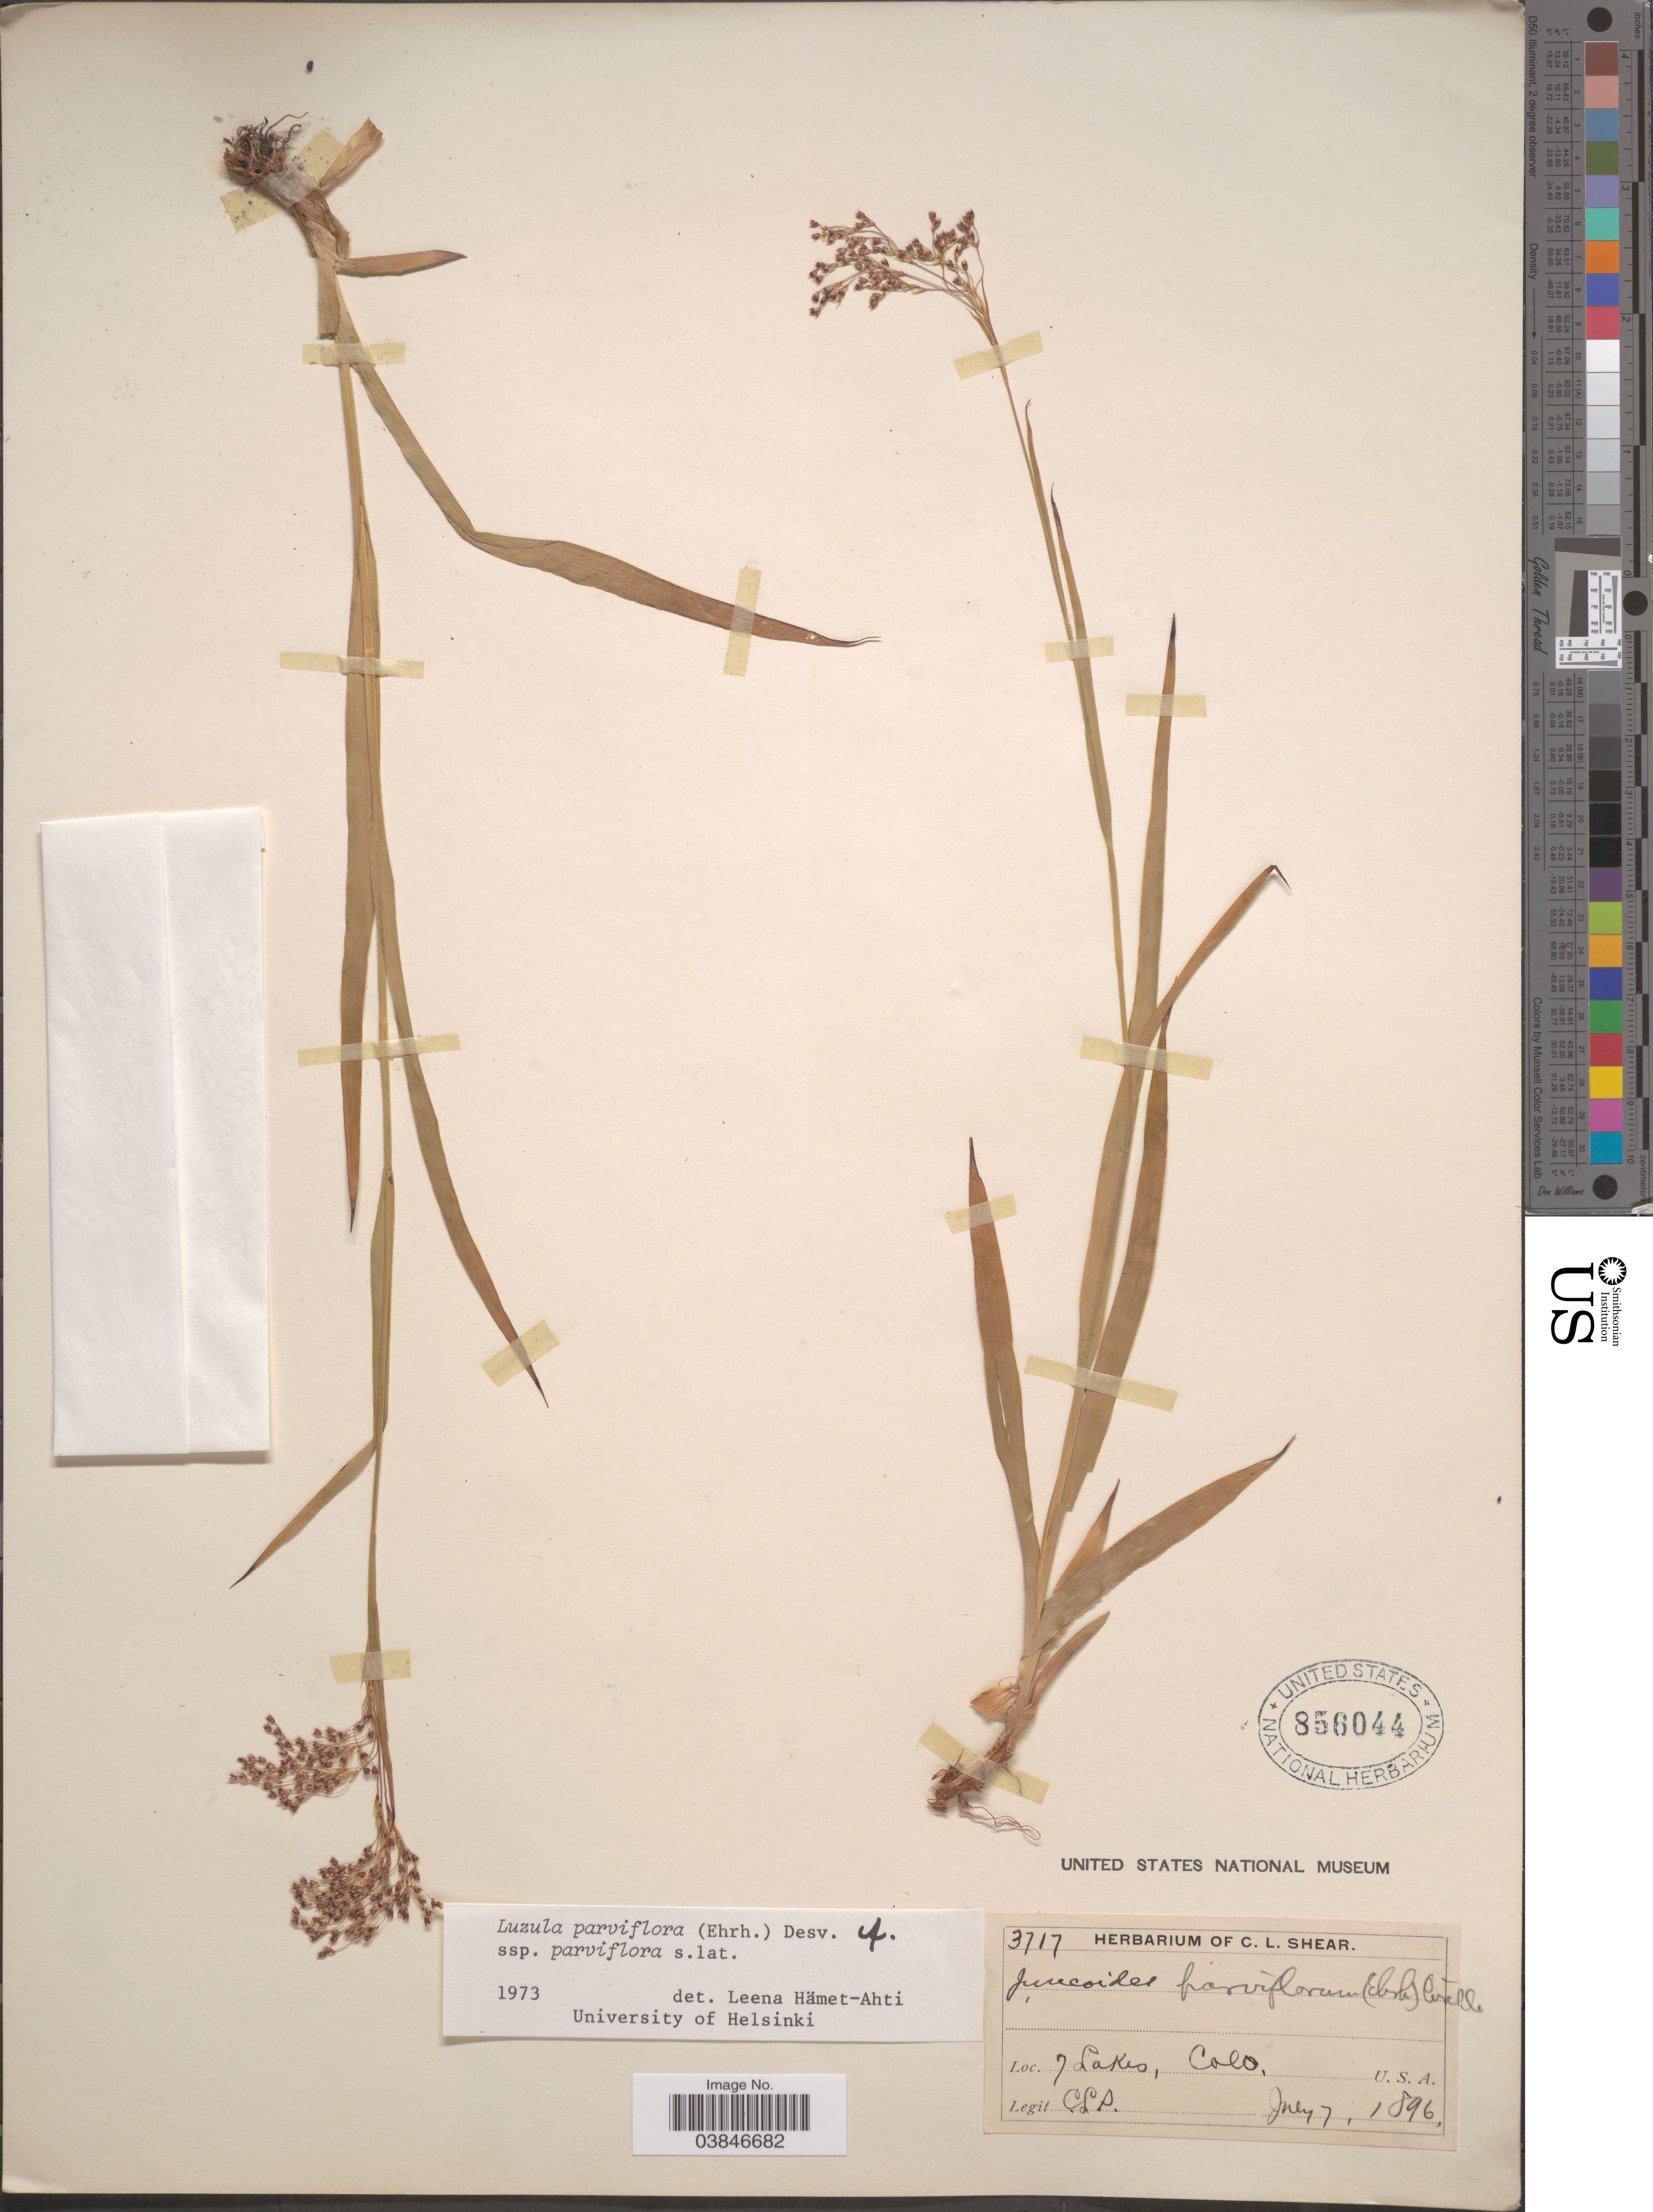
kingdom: Plantae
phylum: Tracheophyta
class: Liliopsida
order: Poales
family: Juncaceae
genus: Luzula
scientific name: Luzula parviflora subsp. parviflora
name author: (Ehrh.) Desv.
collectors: C. L. Shear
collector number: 3717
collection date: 1896-07-07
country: United States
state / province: Colorado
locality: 7 Lakes.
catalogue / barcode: US 856044